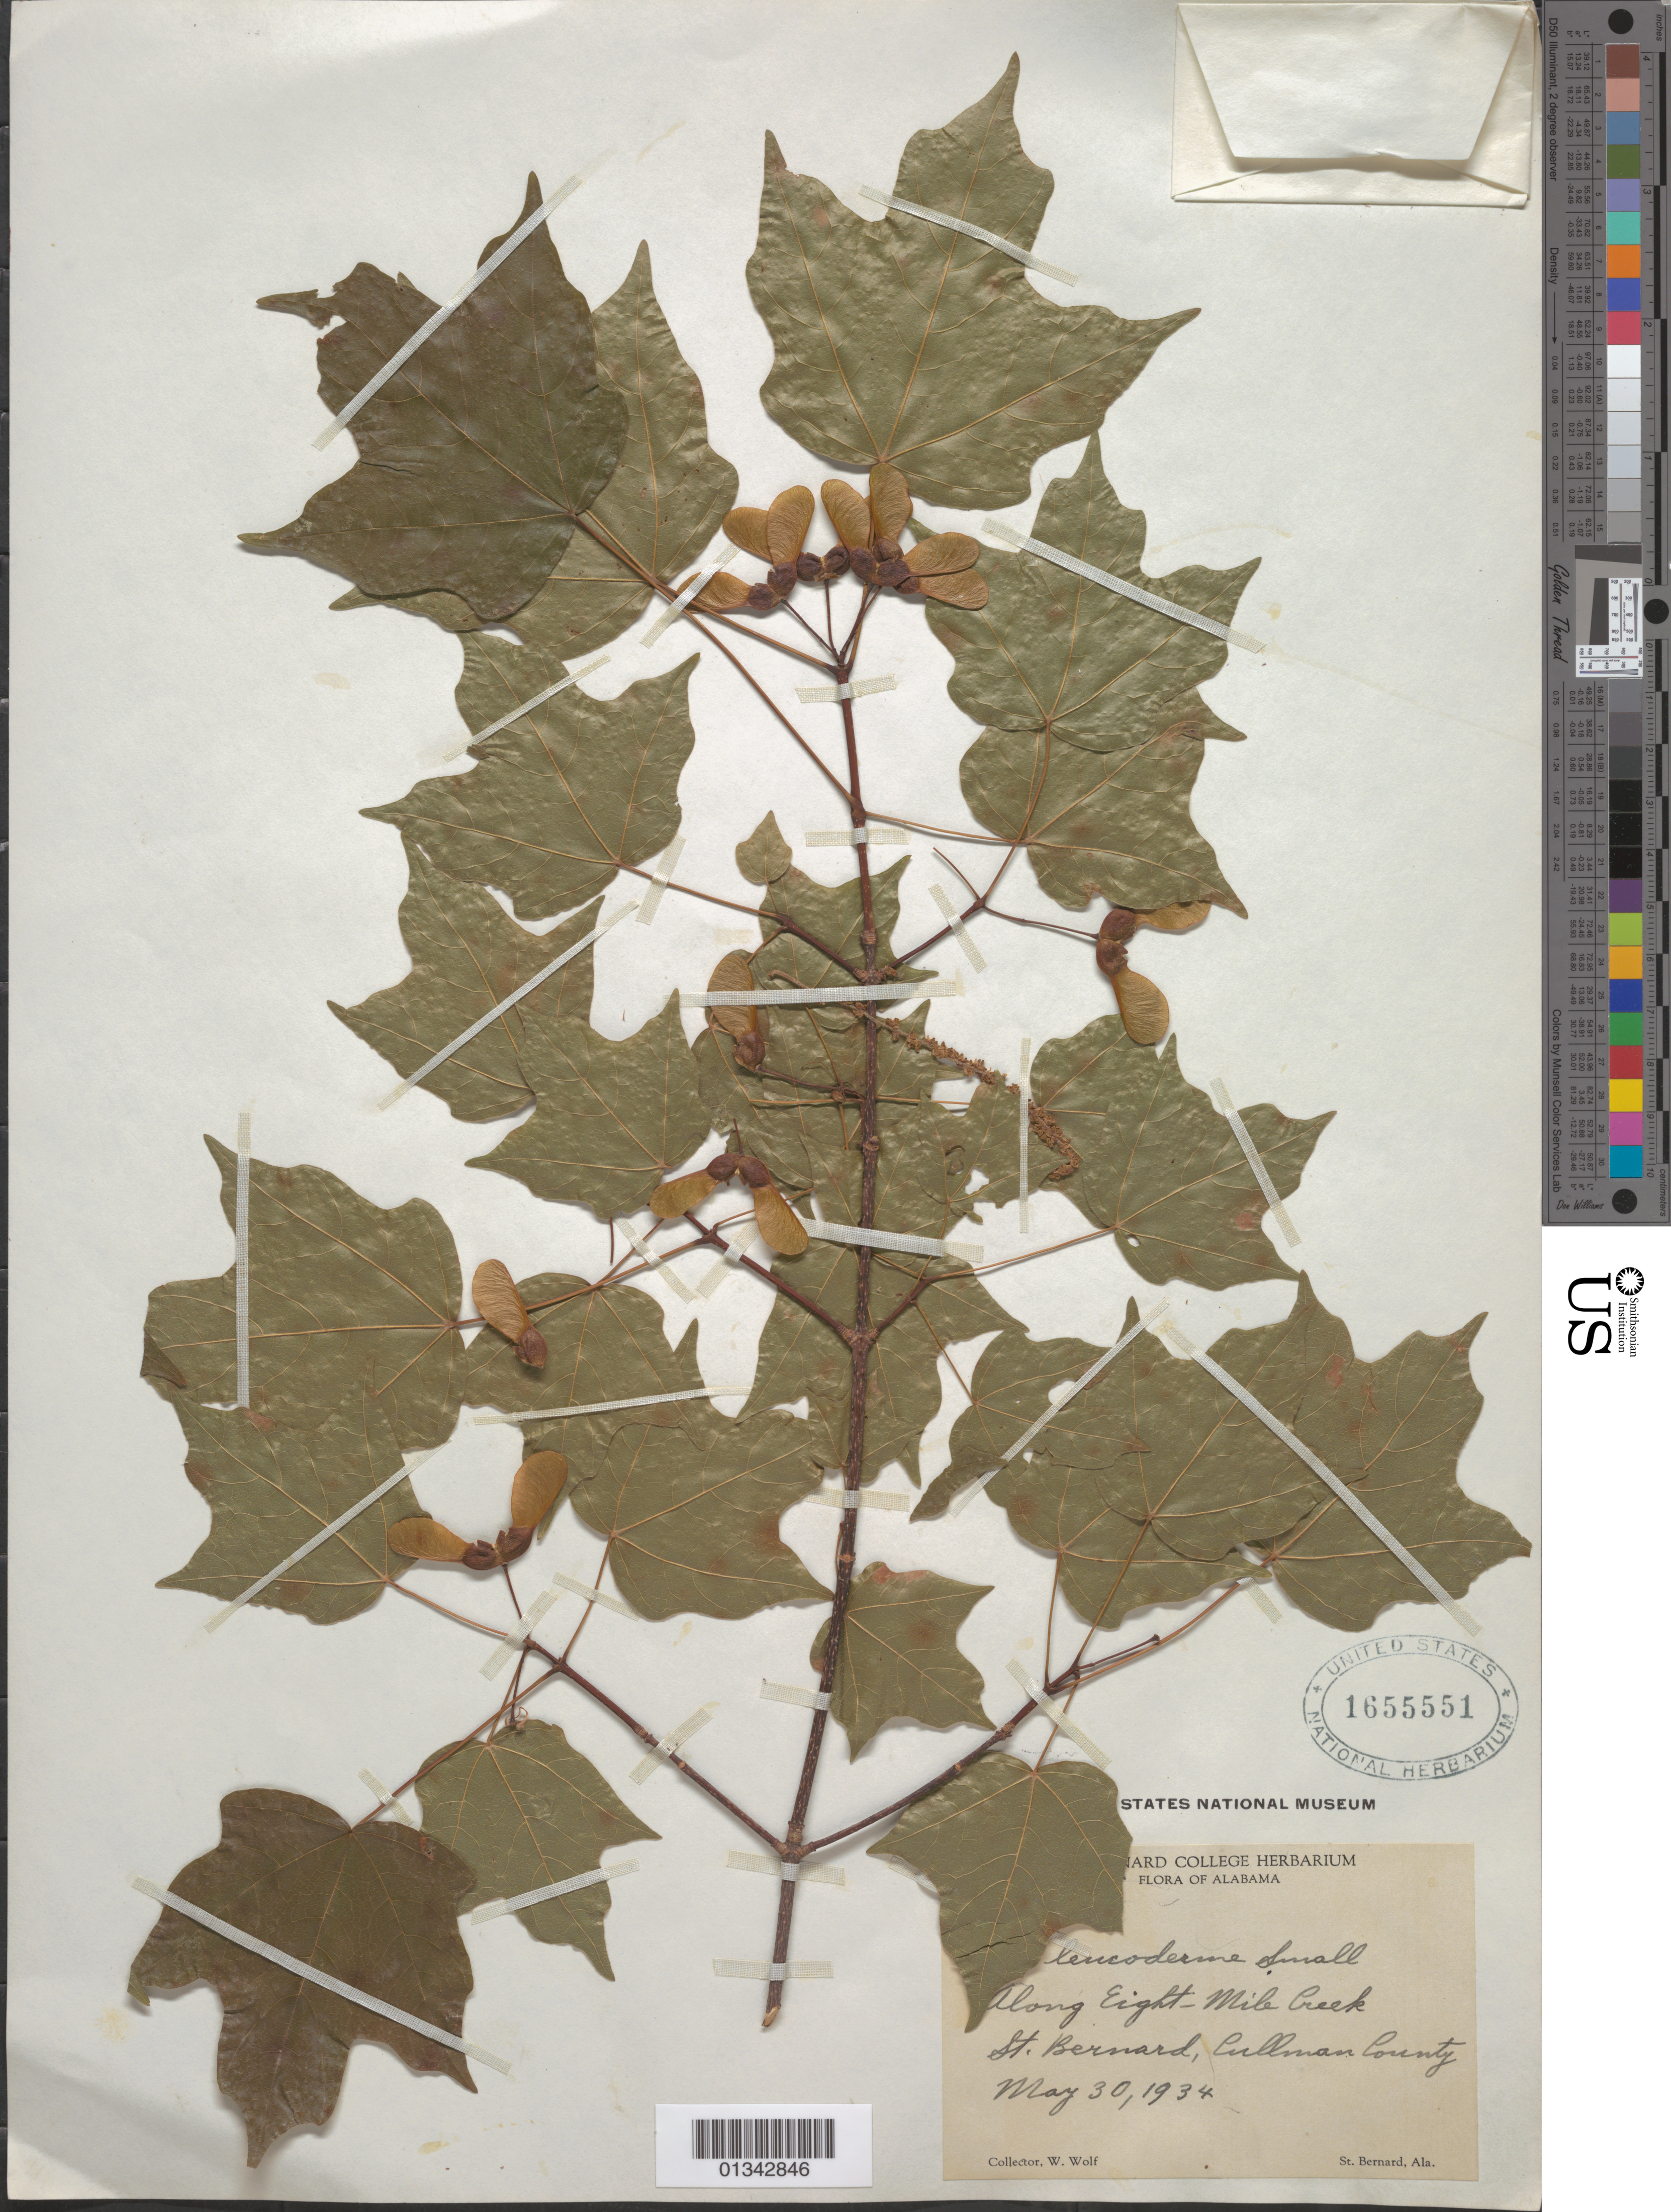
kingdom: Plantae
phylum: Tracheophyta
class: Magnoliopsida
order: Sapindales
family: Sapindaceae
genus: Acer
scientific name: Acer saccharum subsp. leucoderme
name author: (Small) Desmarais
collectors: W. Wolf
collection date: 1934-05-30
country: United States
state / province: Alabama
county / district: Cullman County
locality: Cullman County, along Eight-Mile Creek, St. Bernard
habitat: Along creek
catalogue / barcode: US 1655551